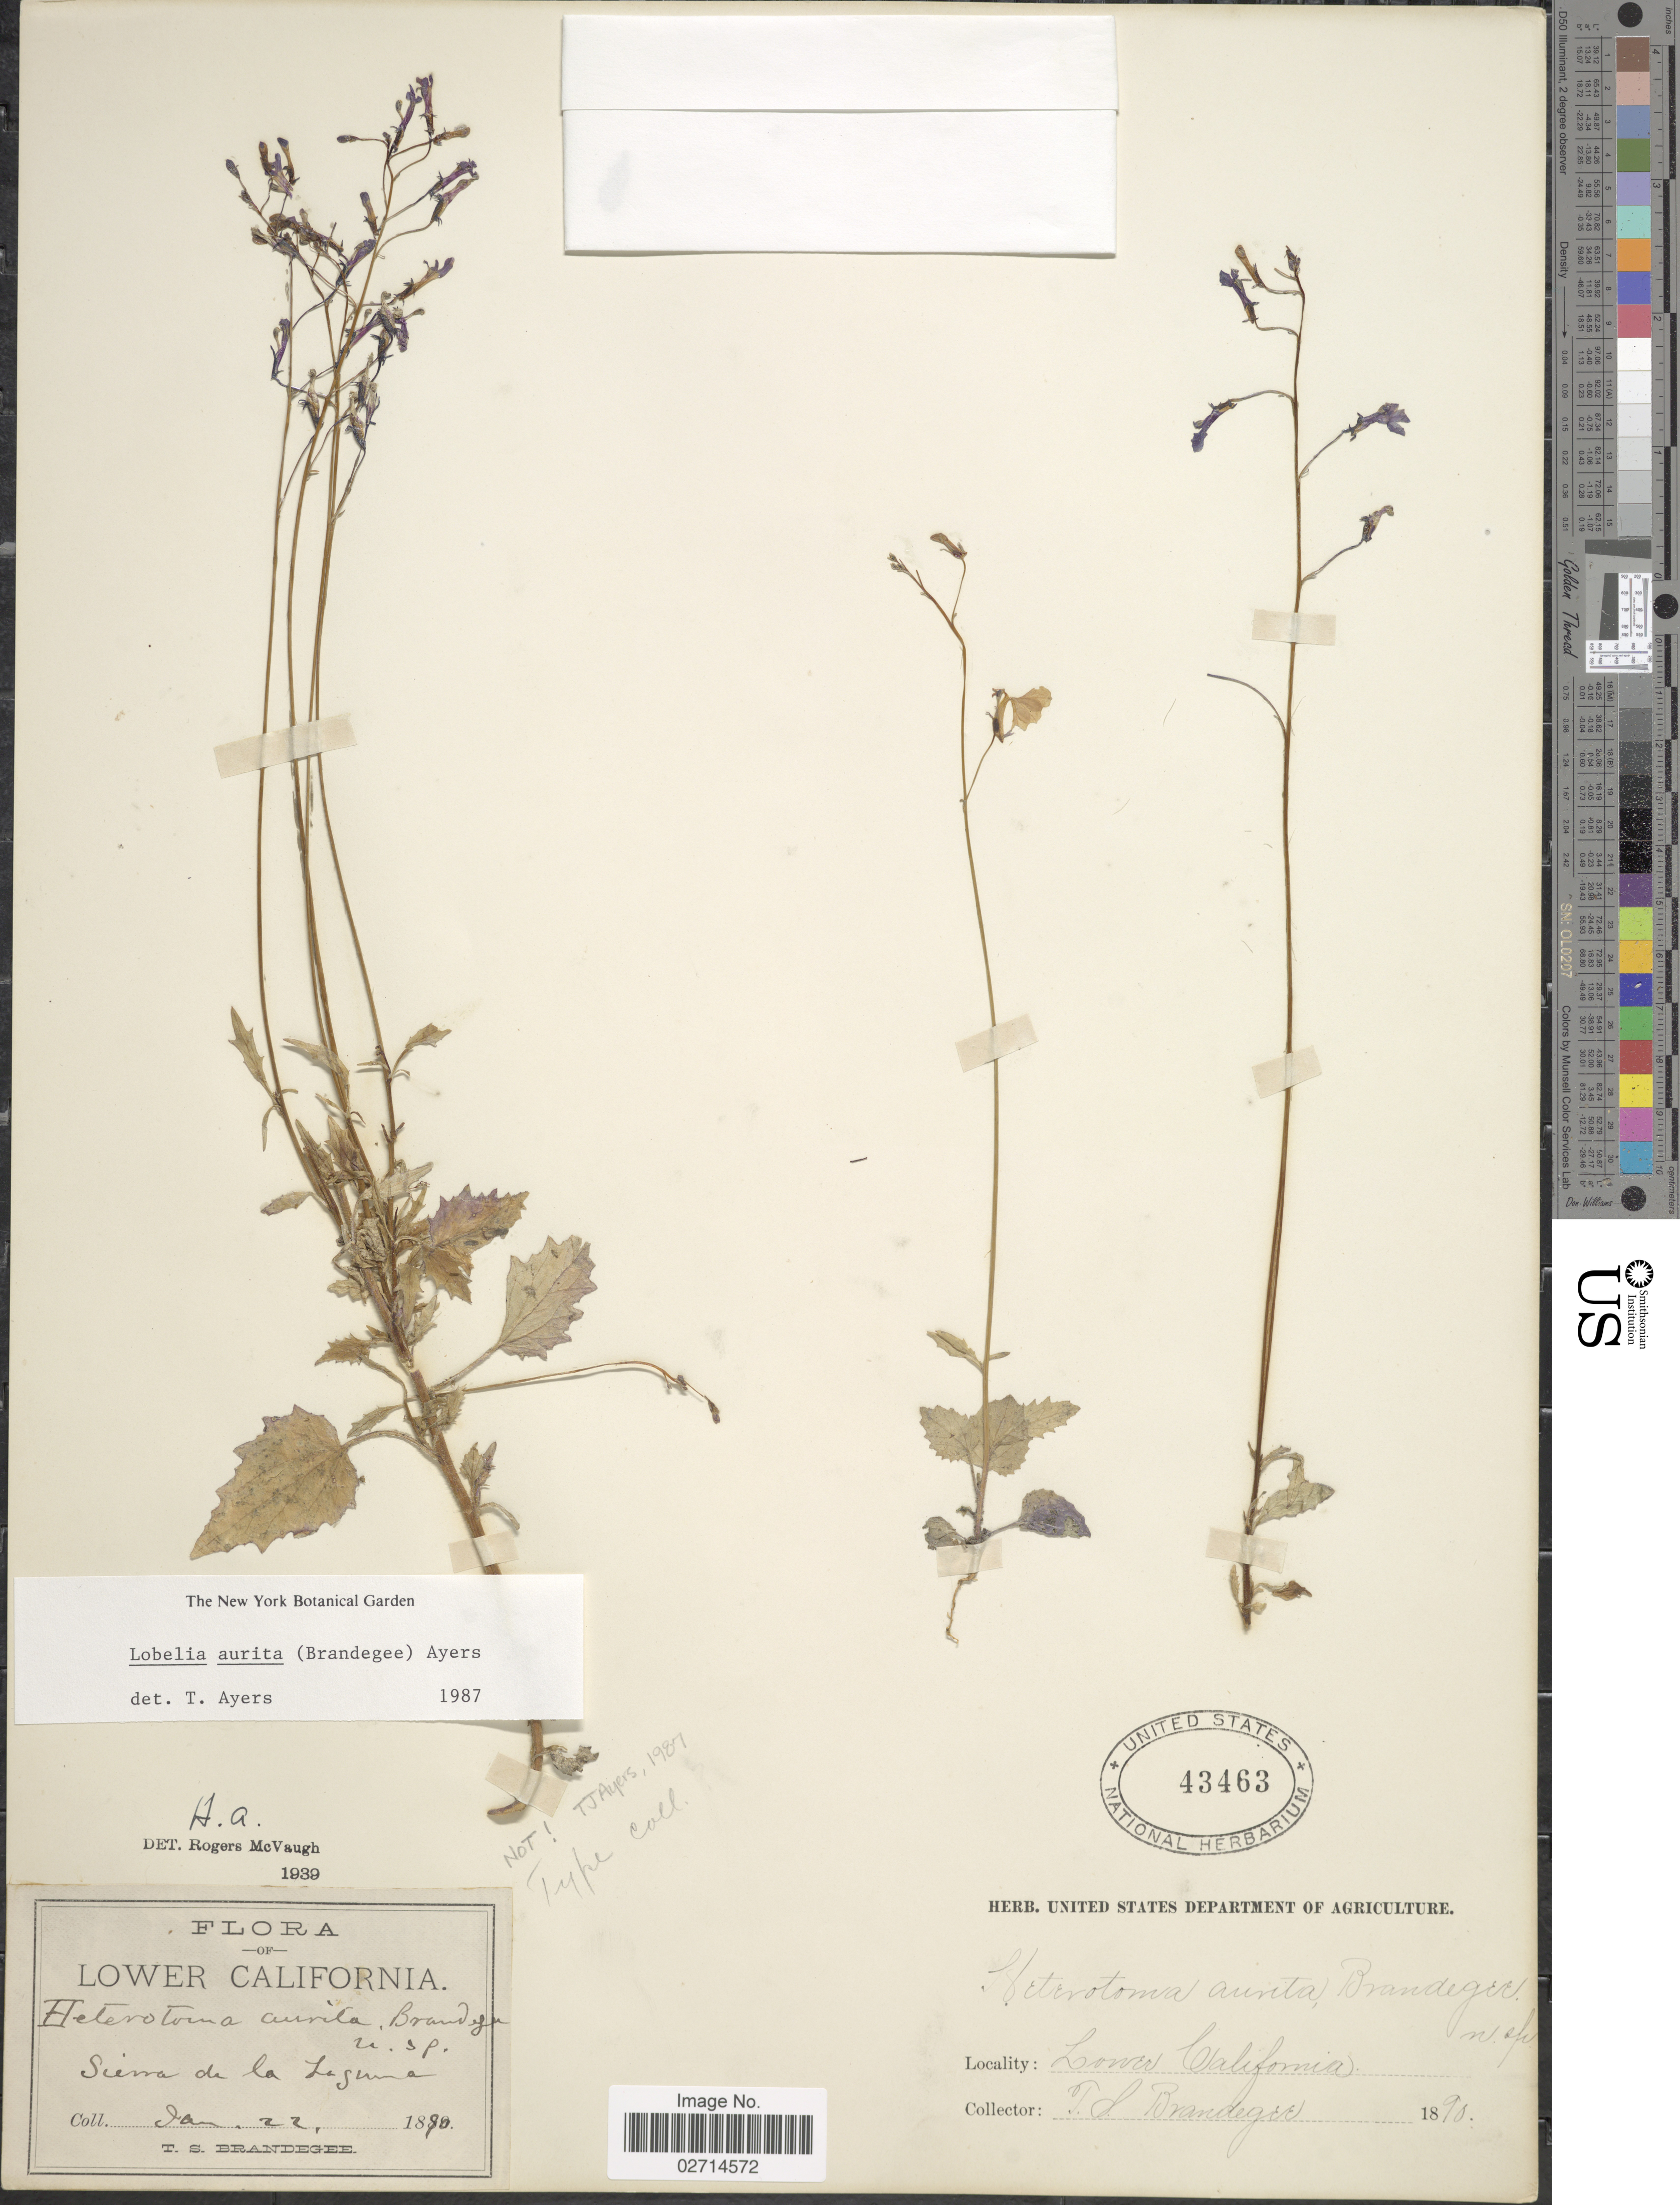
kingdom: Plantae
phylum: Tracheophyta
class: Magnoliopsida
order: Asterales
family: Campanulaceae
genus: Lobelia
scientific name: Lobelia aurita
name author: (Brandegee) T.J. Ayers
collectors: T. S. Brandegee (herbarium)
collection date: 1890-01-22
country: Mexico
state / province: Baja California Sur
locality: Lower California. Sierra de la Laguna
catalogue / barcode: US 43463